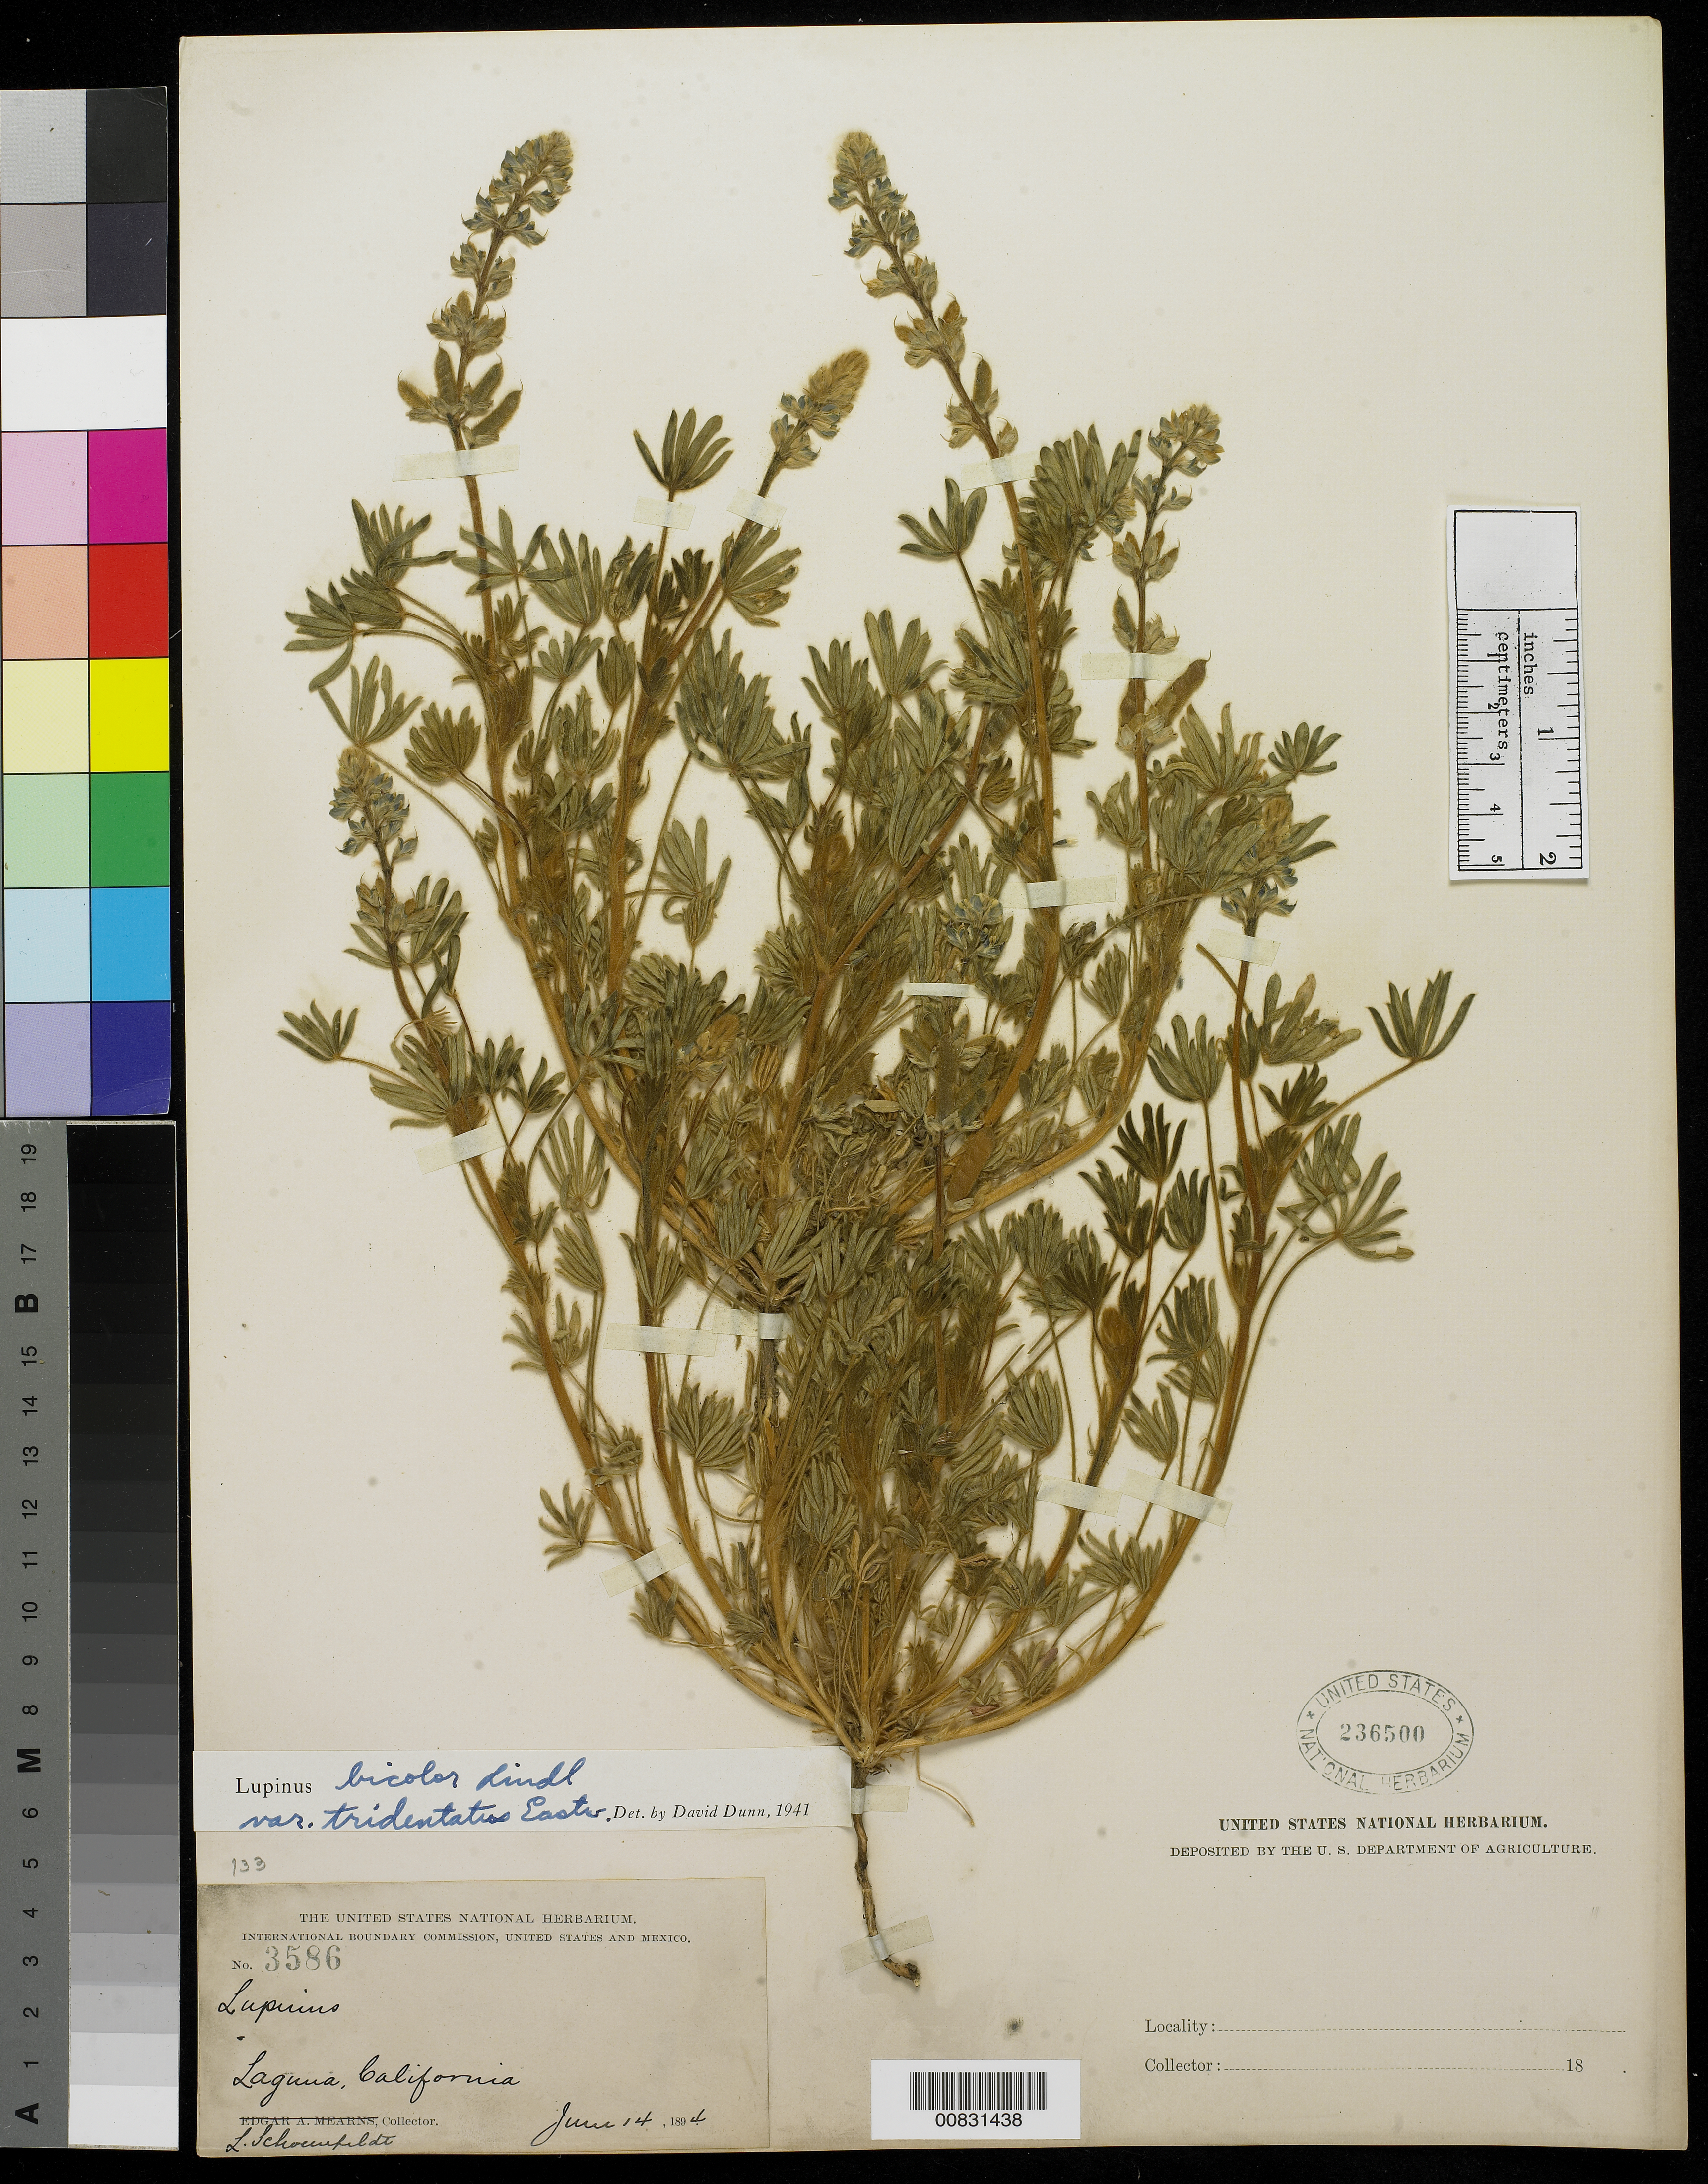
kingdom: Plantae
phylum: Tracheophyta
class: Magnoliopsida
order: Fabales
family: Fabaceae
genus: Lupinus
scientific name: Lupinus bicolor var. tridentatus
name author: Lindl.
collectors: L. Schoenfeldt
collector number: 3586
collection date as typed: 14 Jun 1894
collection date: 1894-06-14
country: United States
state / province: California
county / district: Orange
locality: Laguna, California.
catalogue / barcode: US 236500